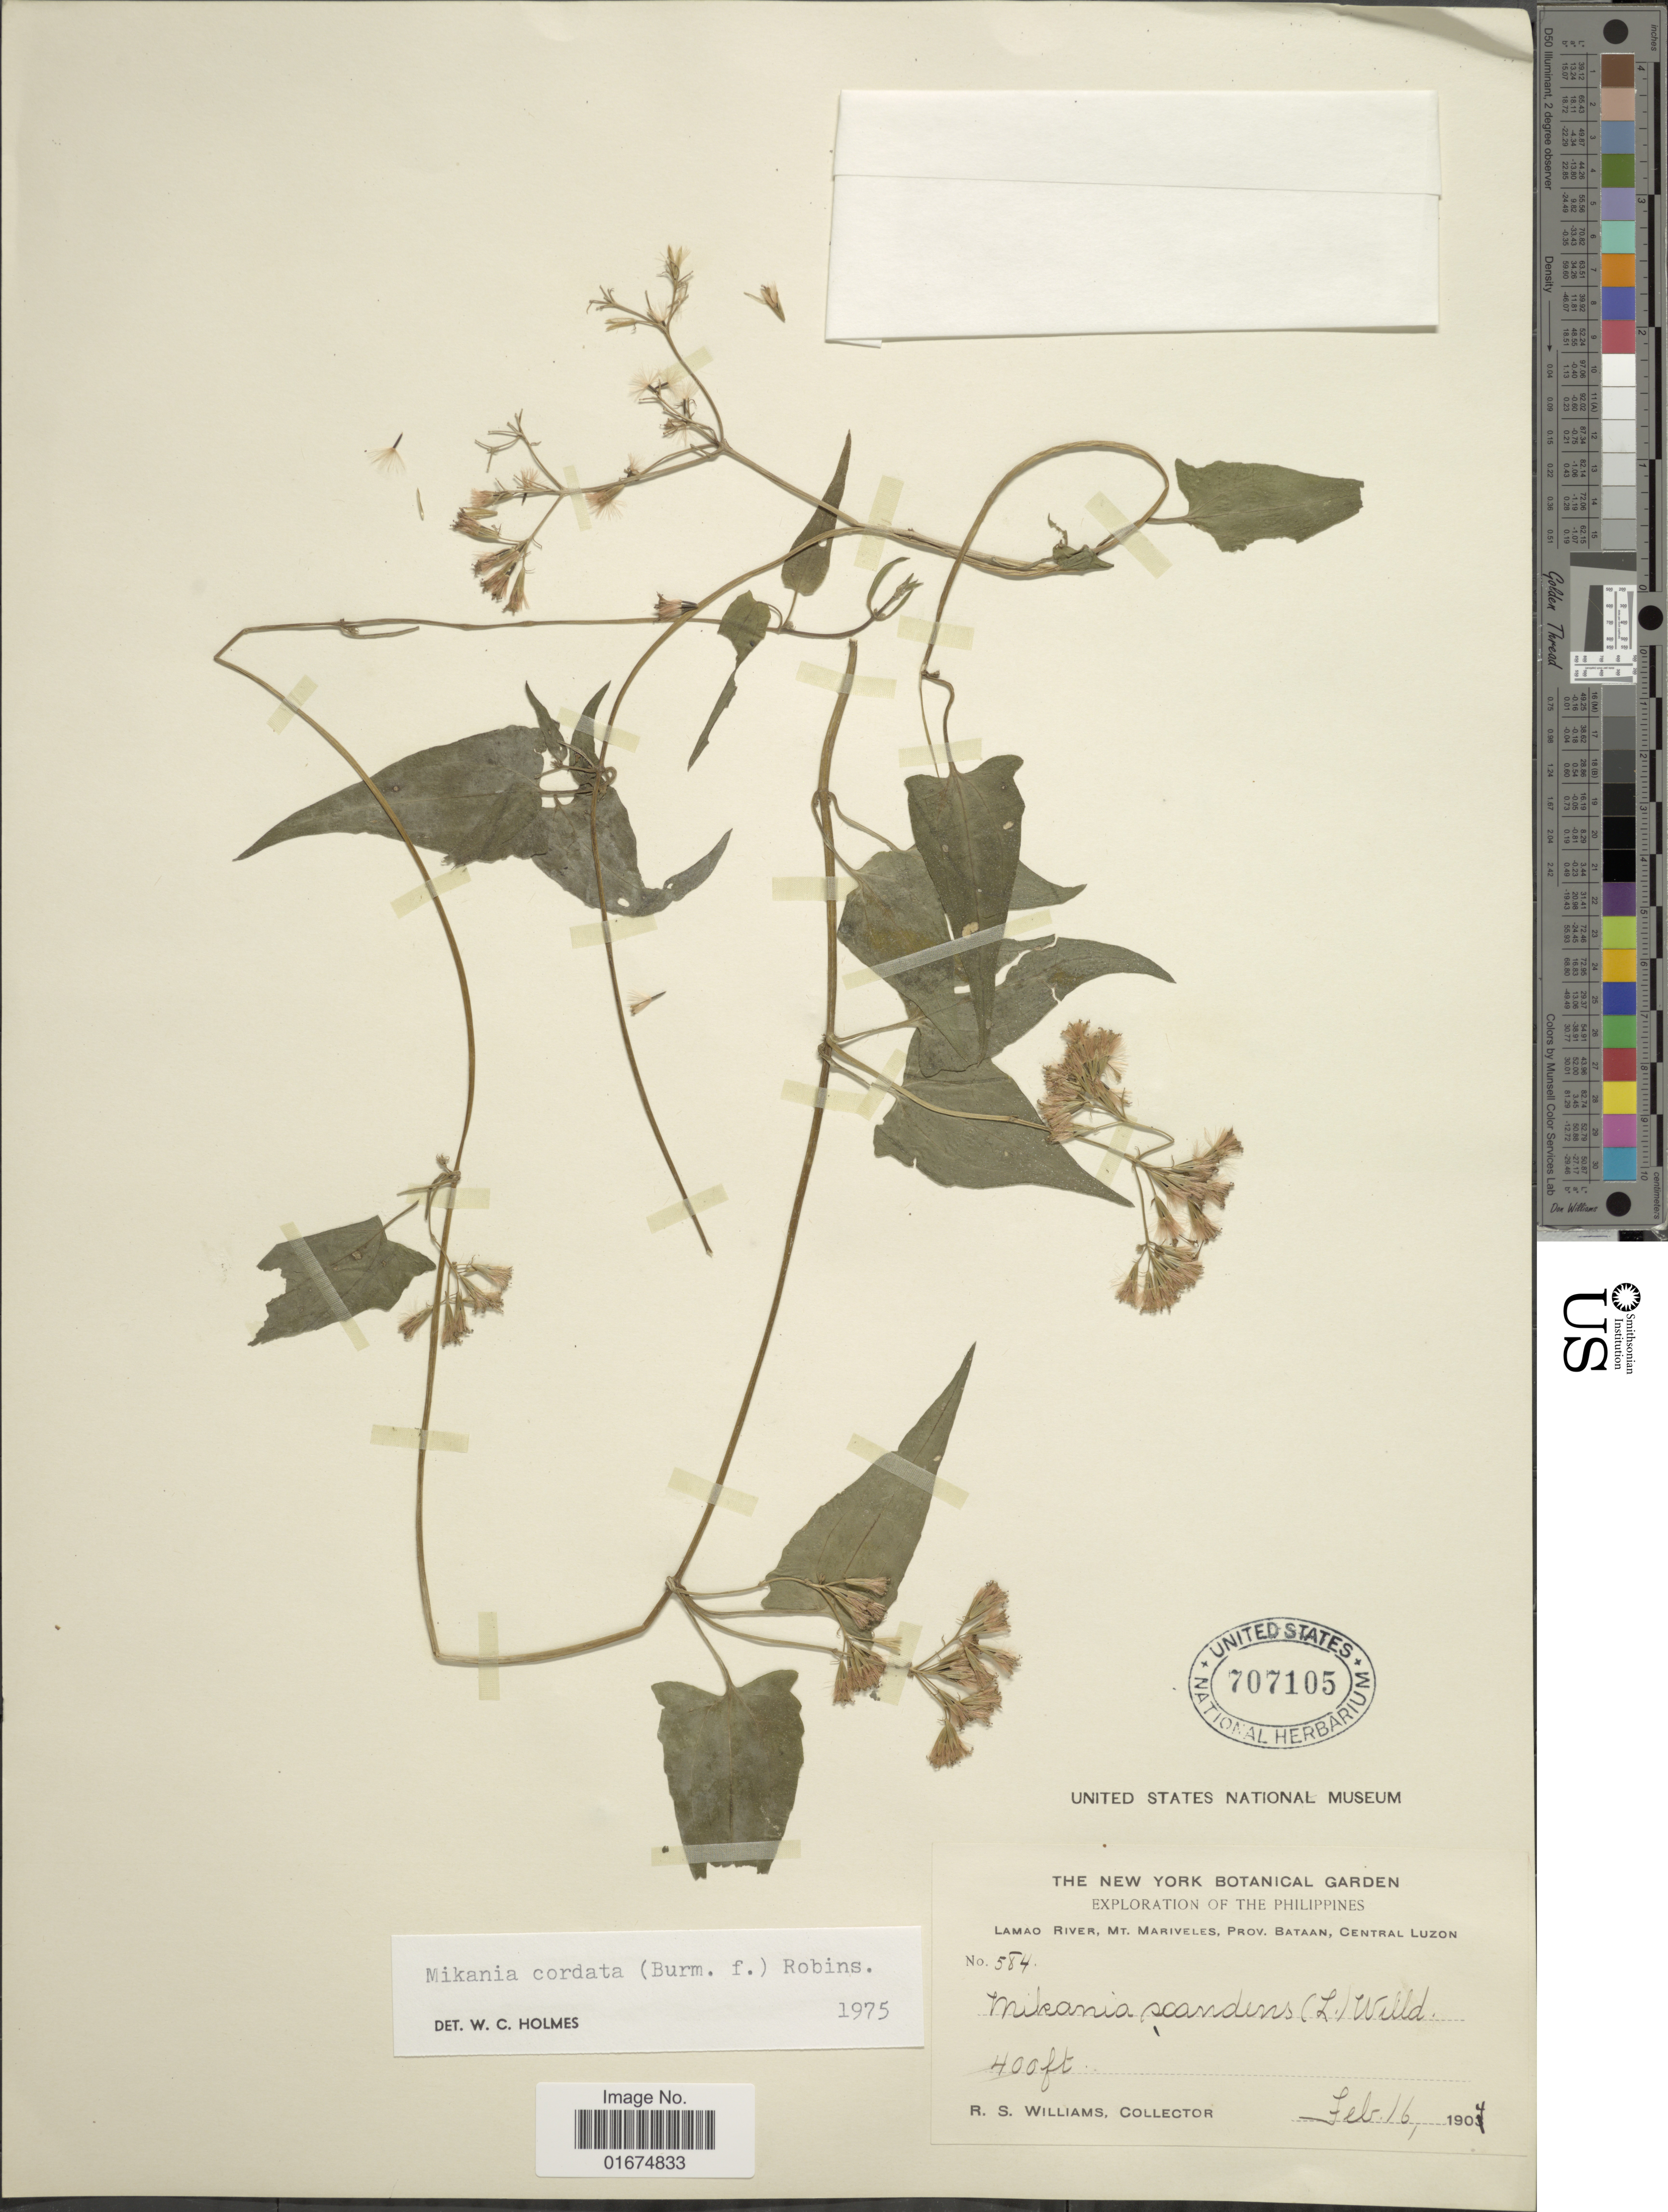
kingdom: Plantae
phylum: Tracheophyta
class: Magnoliopsida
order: Asterales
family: Asteraceae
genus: Mikania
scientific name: Mikania cordata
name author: (Burm. f.) B.L. Rob.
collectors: R. S. Williams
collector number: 584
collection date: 1904-02-16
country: Philippines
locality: Lamao River, Mt. Bariveles, Prov. Bataan, Central Luzon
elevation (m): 122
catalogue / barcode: US 707105